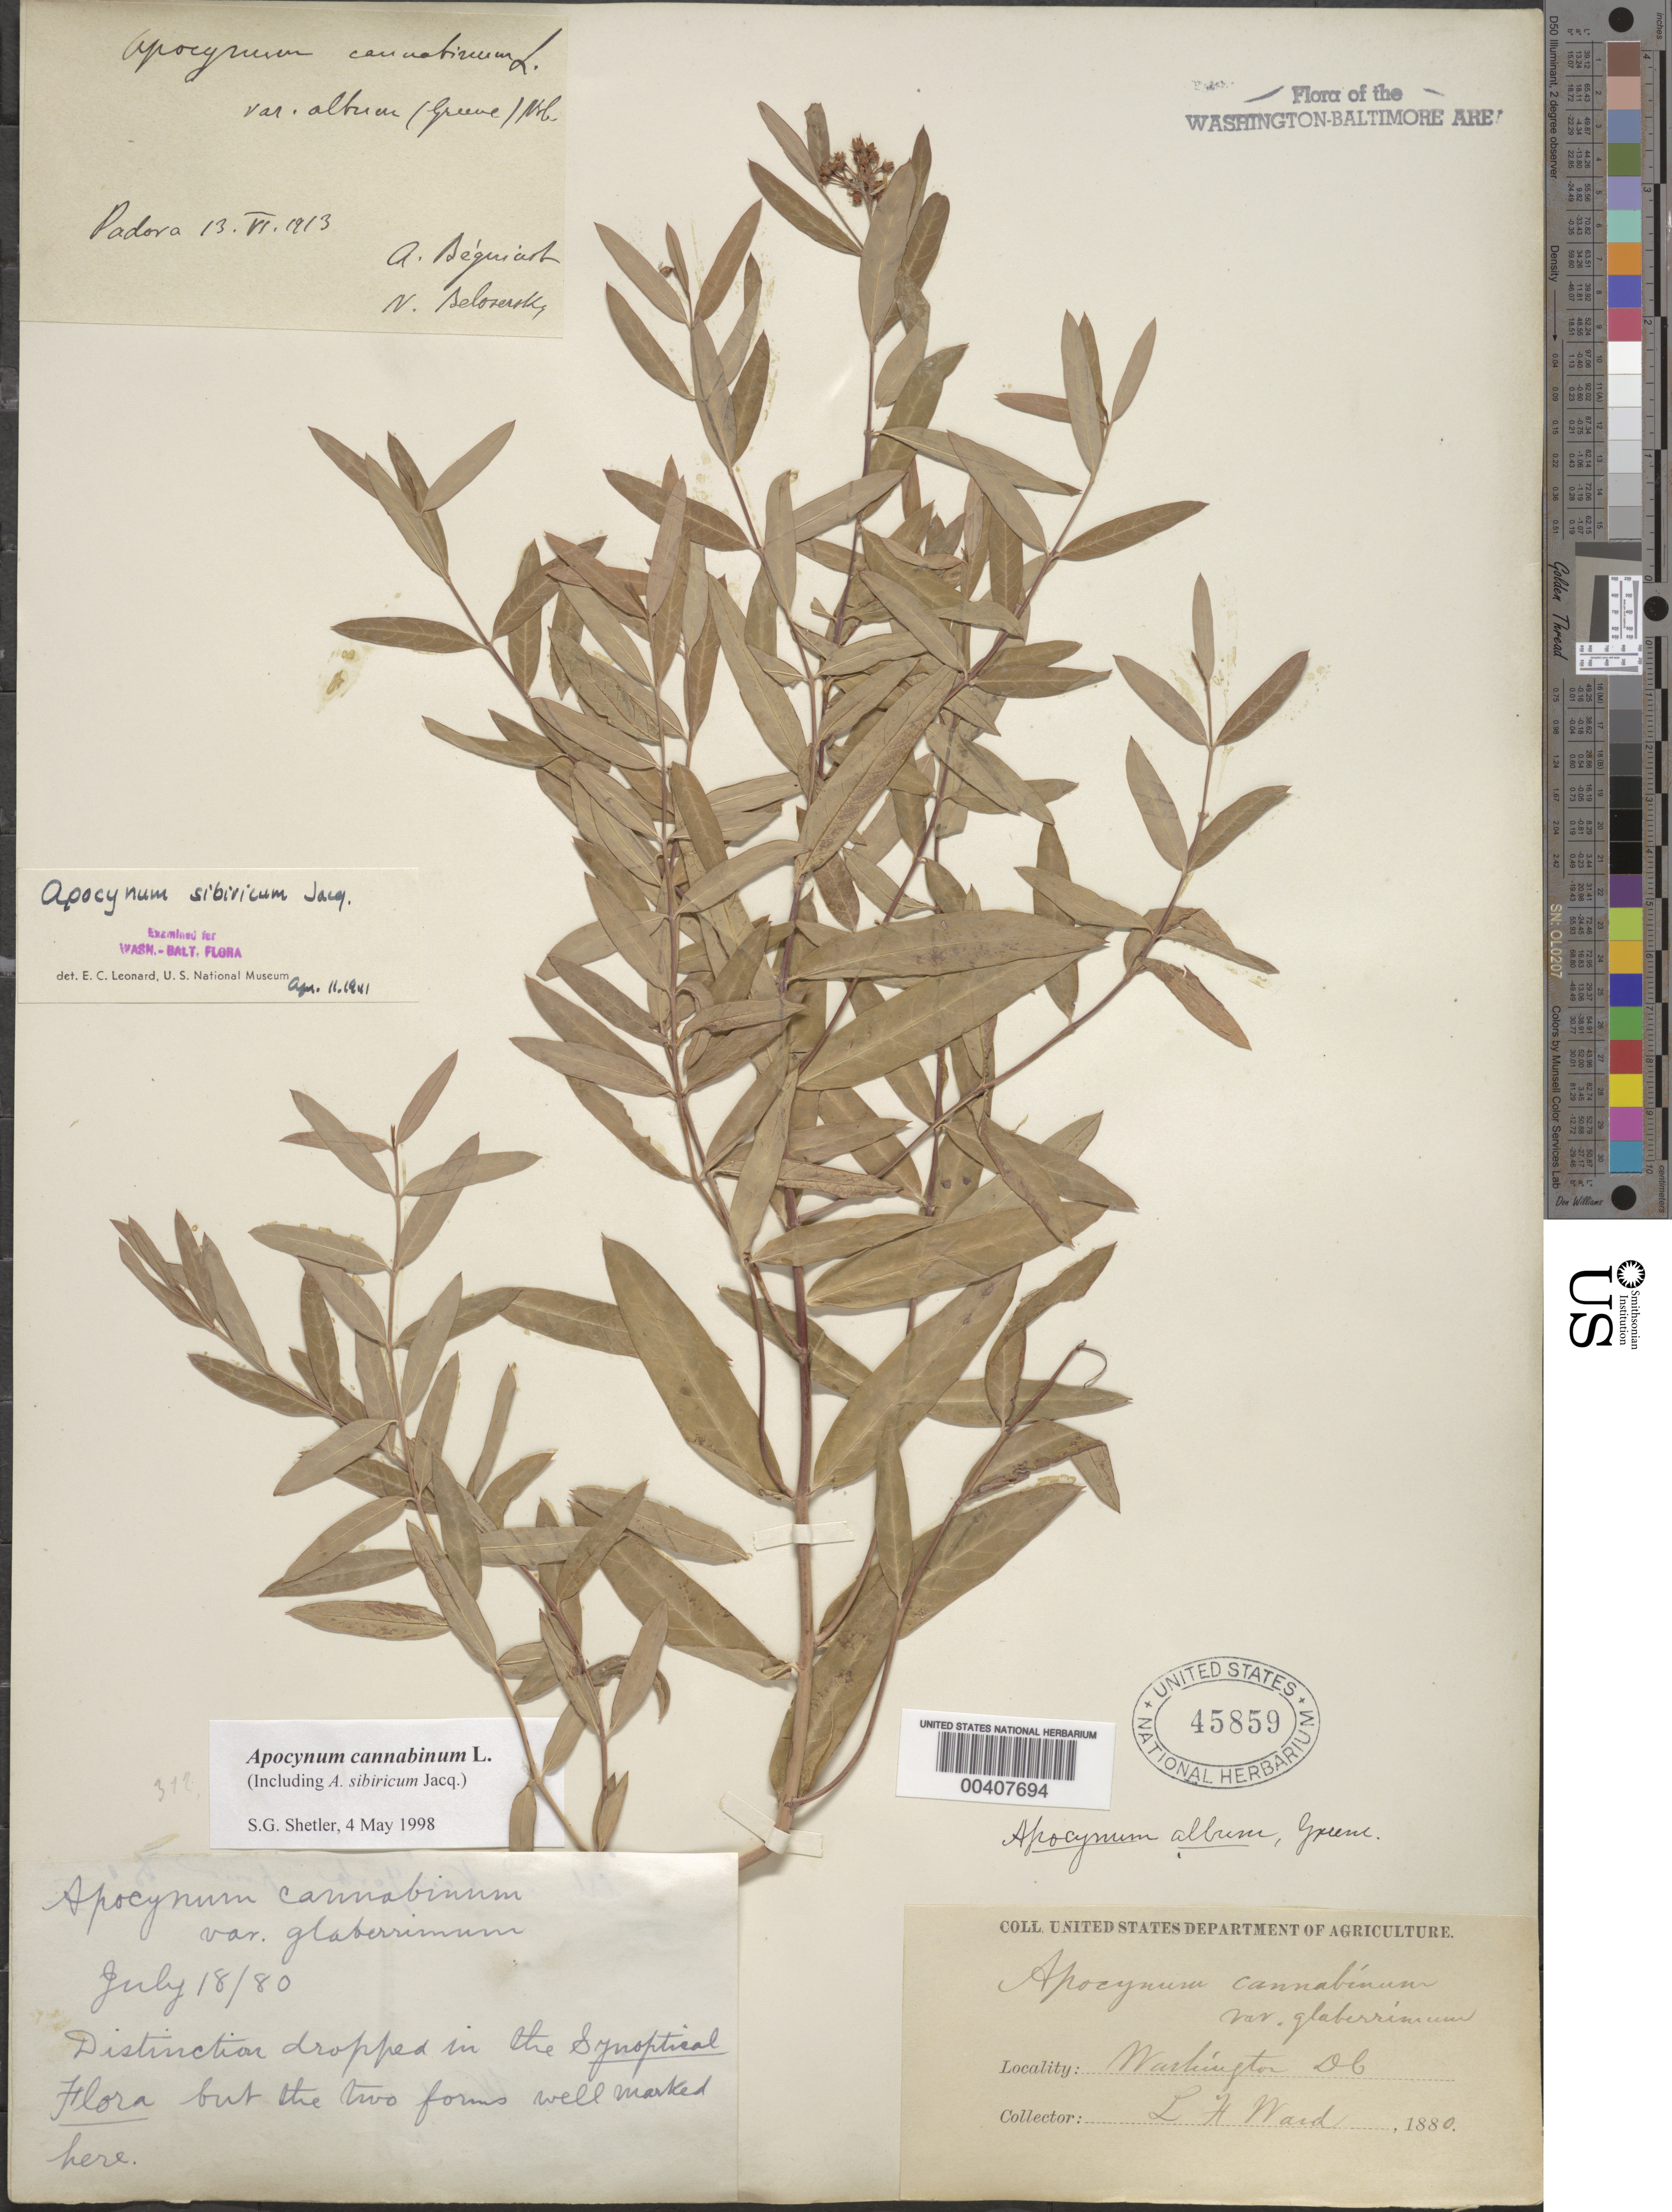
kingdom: Plantae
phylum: Tracheophyta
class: Magnoliopsida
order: Gentianales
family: Apocynaceae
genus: Apocynum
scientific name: Apocynum cannabinum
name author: L.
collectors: L. F. Ward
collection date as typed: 18 Jul 1880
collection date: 1880-07-18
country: United States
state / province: District of Columbia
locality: Washington DC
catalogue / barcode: US 45859